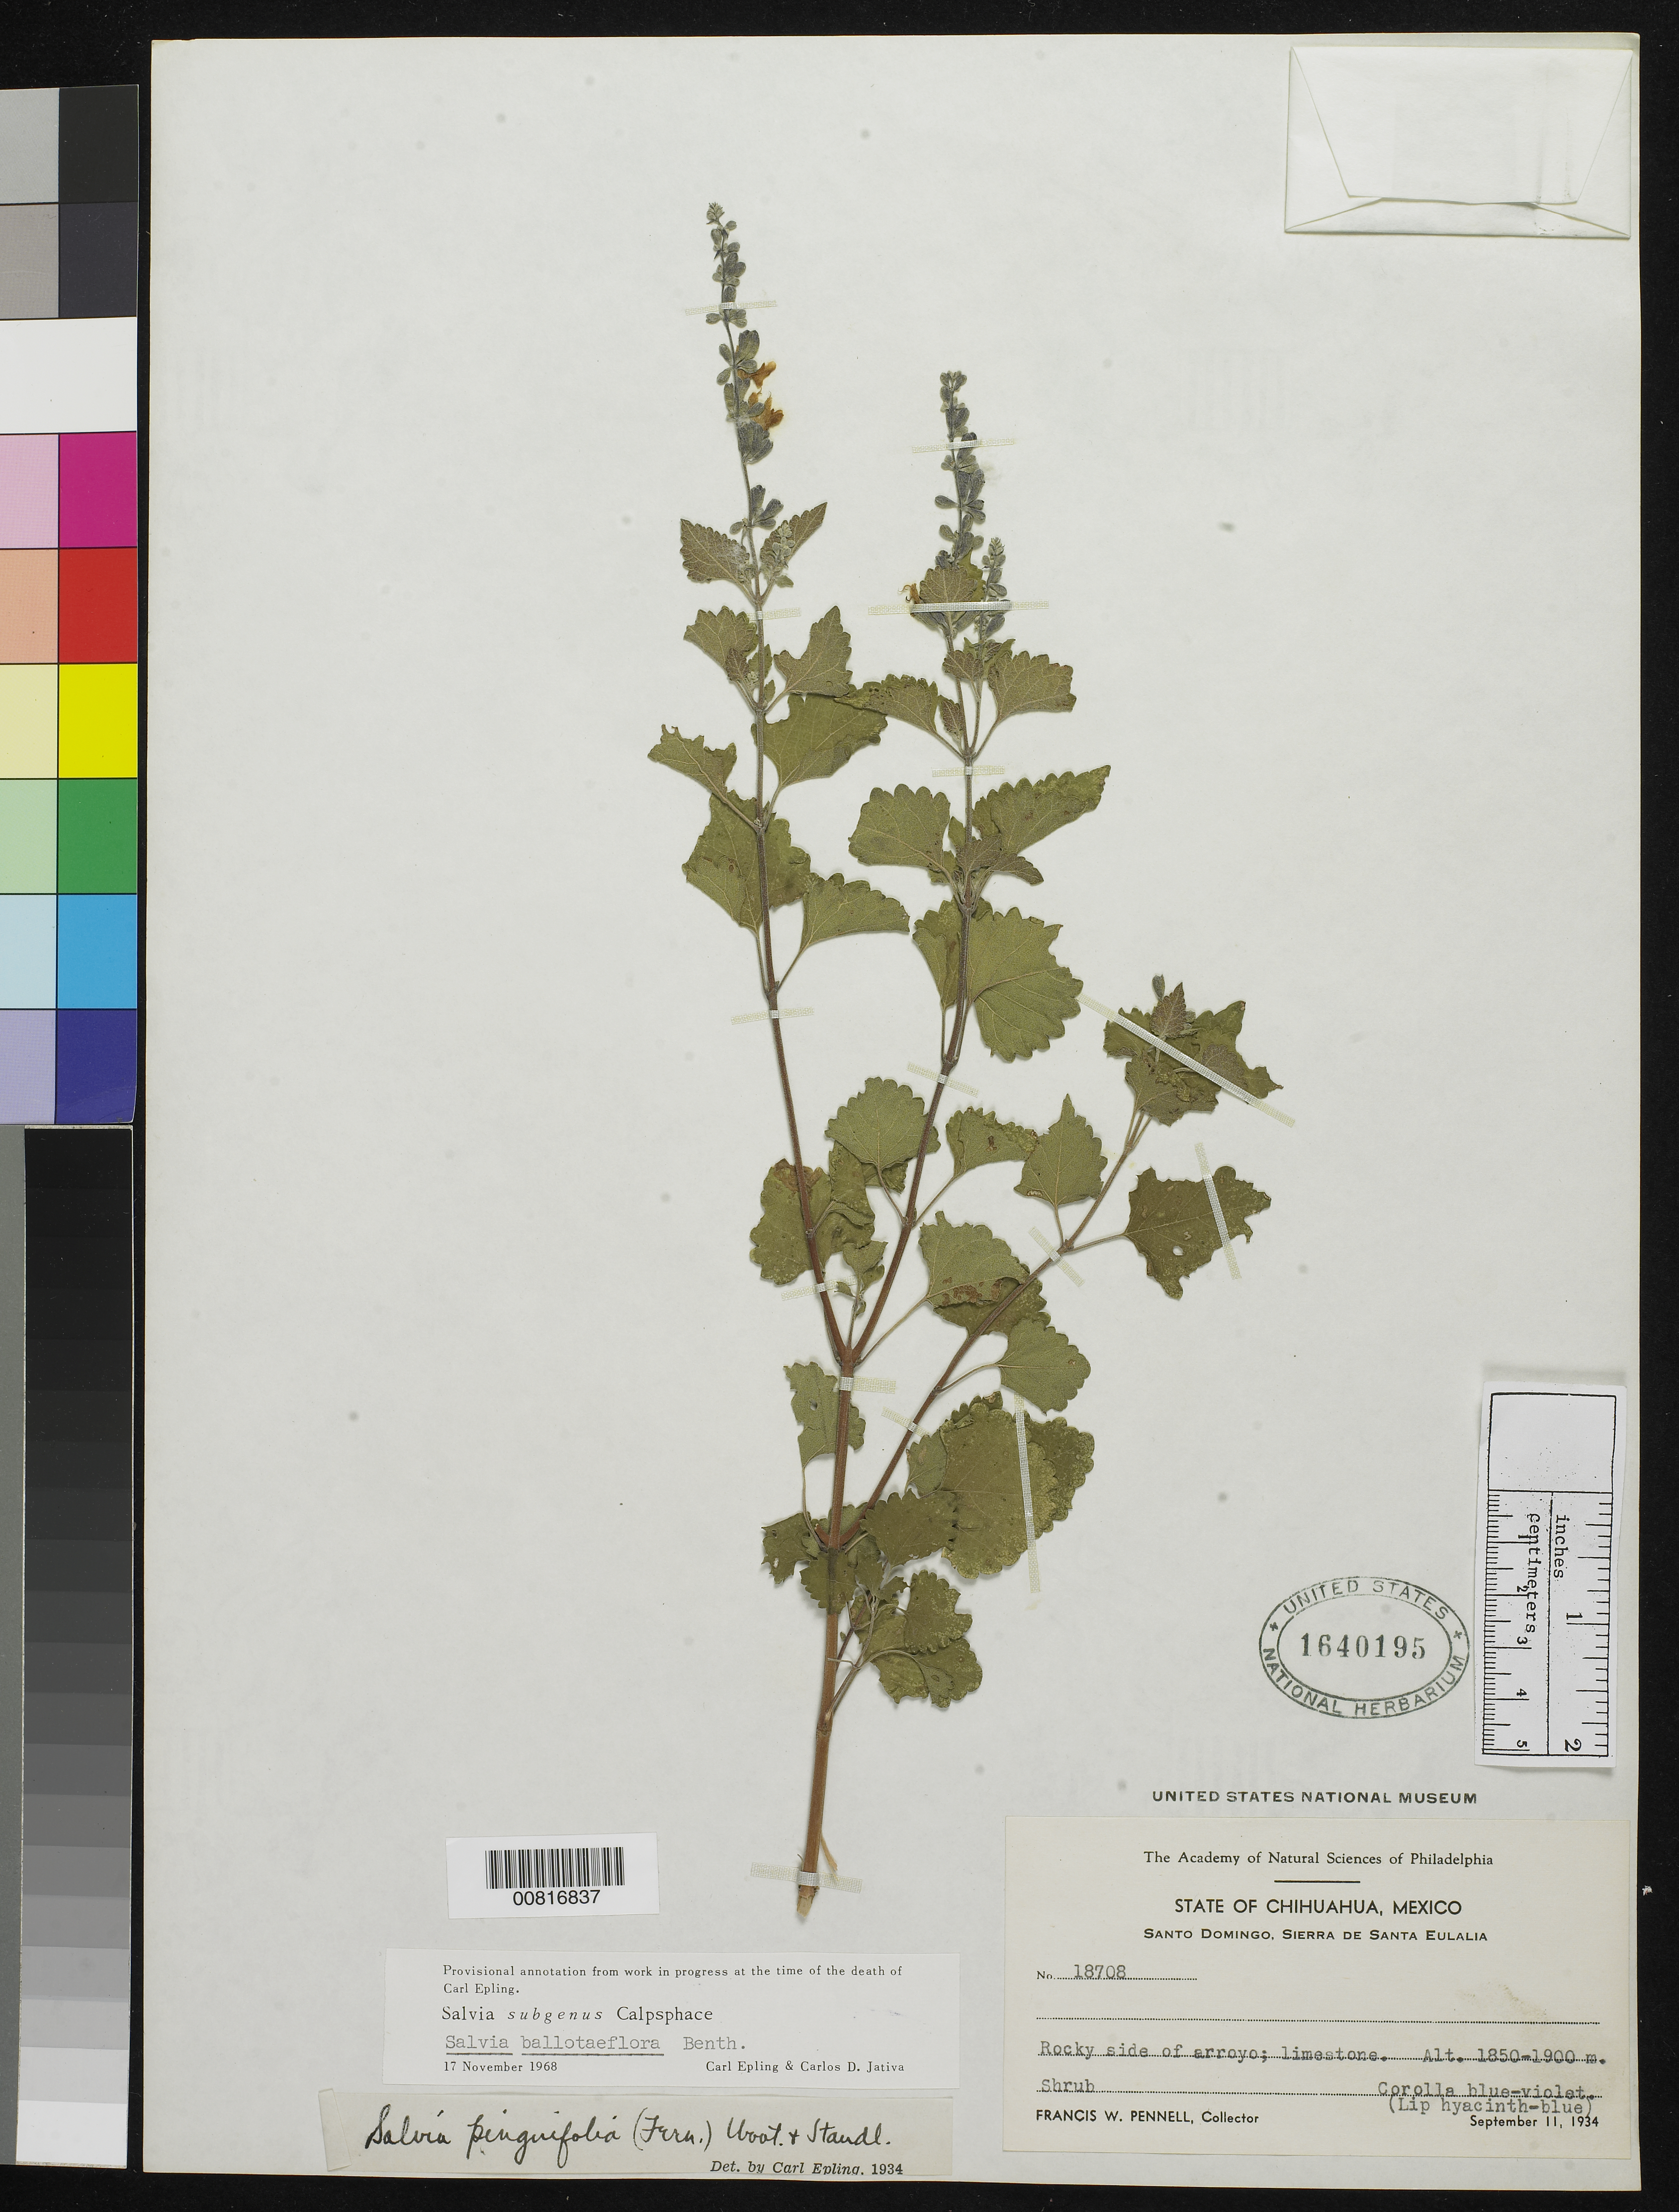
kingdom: Plantae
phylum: Tracheophyta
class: Magnoliopsida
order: Lamiales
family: Lamiaceae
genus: Salvia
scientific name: Salvia ballotiflora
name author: Benth.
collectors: F. W. Pennell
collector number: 18708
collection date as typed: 11 Sep 1934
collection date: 1934-09-11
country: Mexico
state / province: Chihuahua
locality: Santo Domingo, Sierra de Santa Eulalia, Chihuahua.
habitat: Rocky side of arroyo; limestone.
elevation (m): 1900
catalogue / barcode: US 1640195